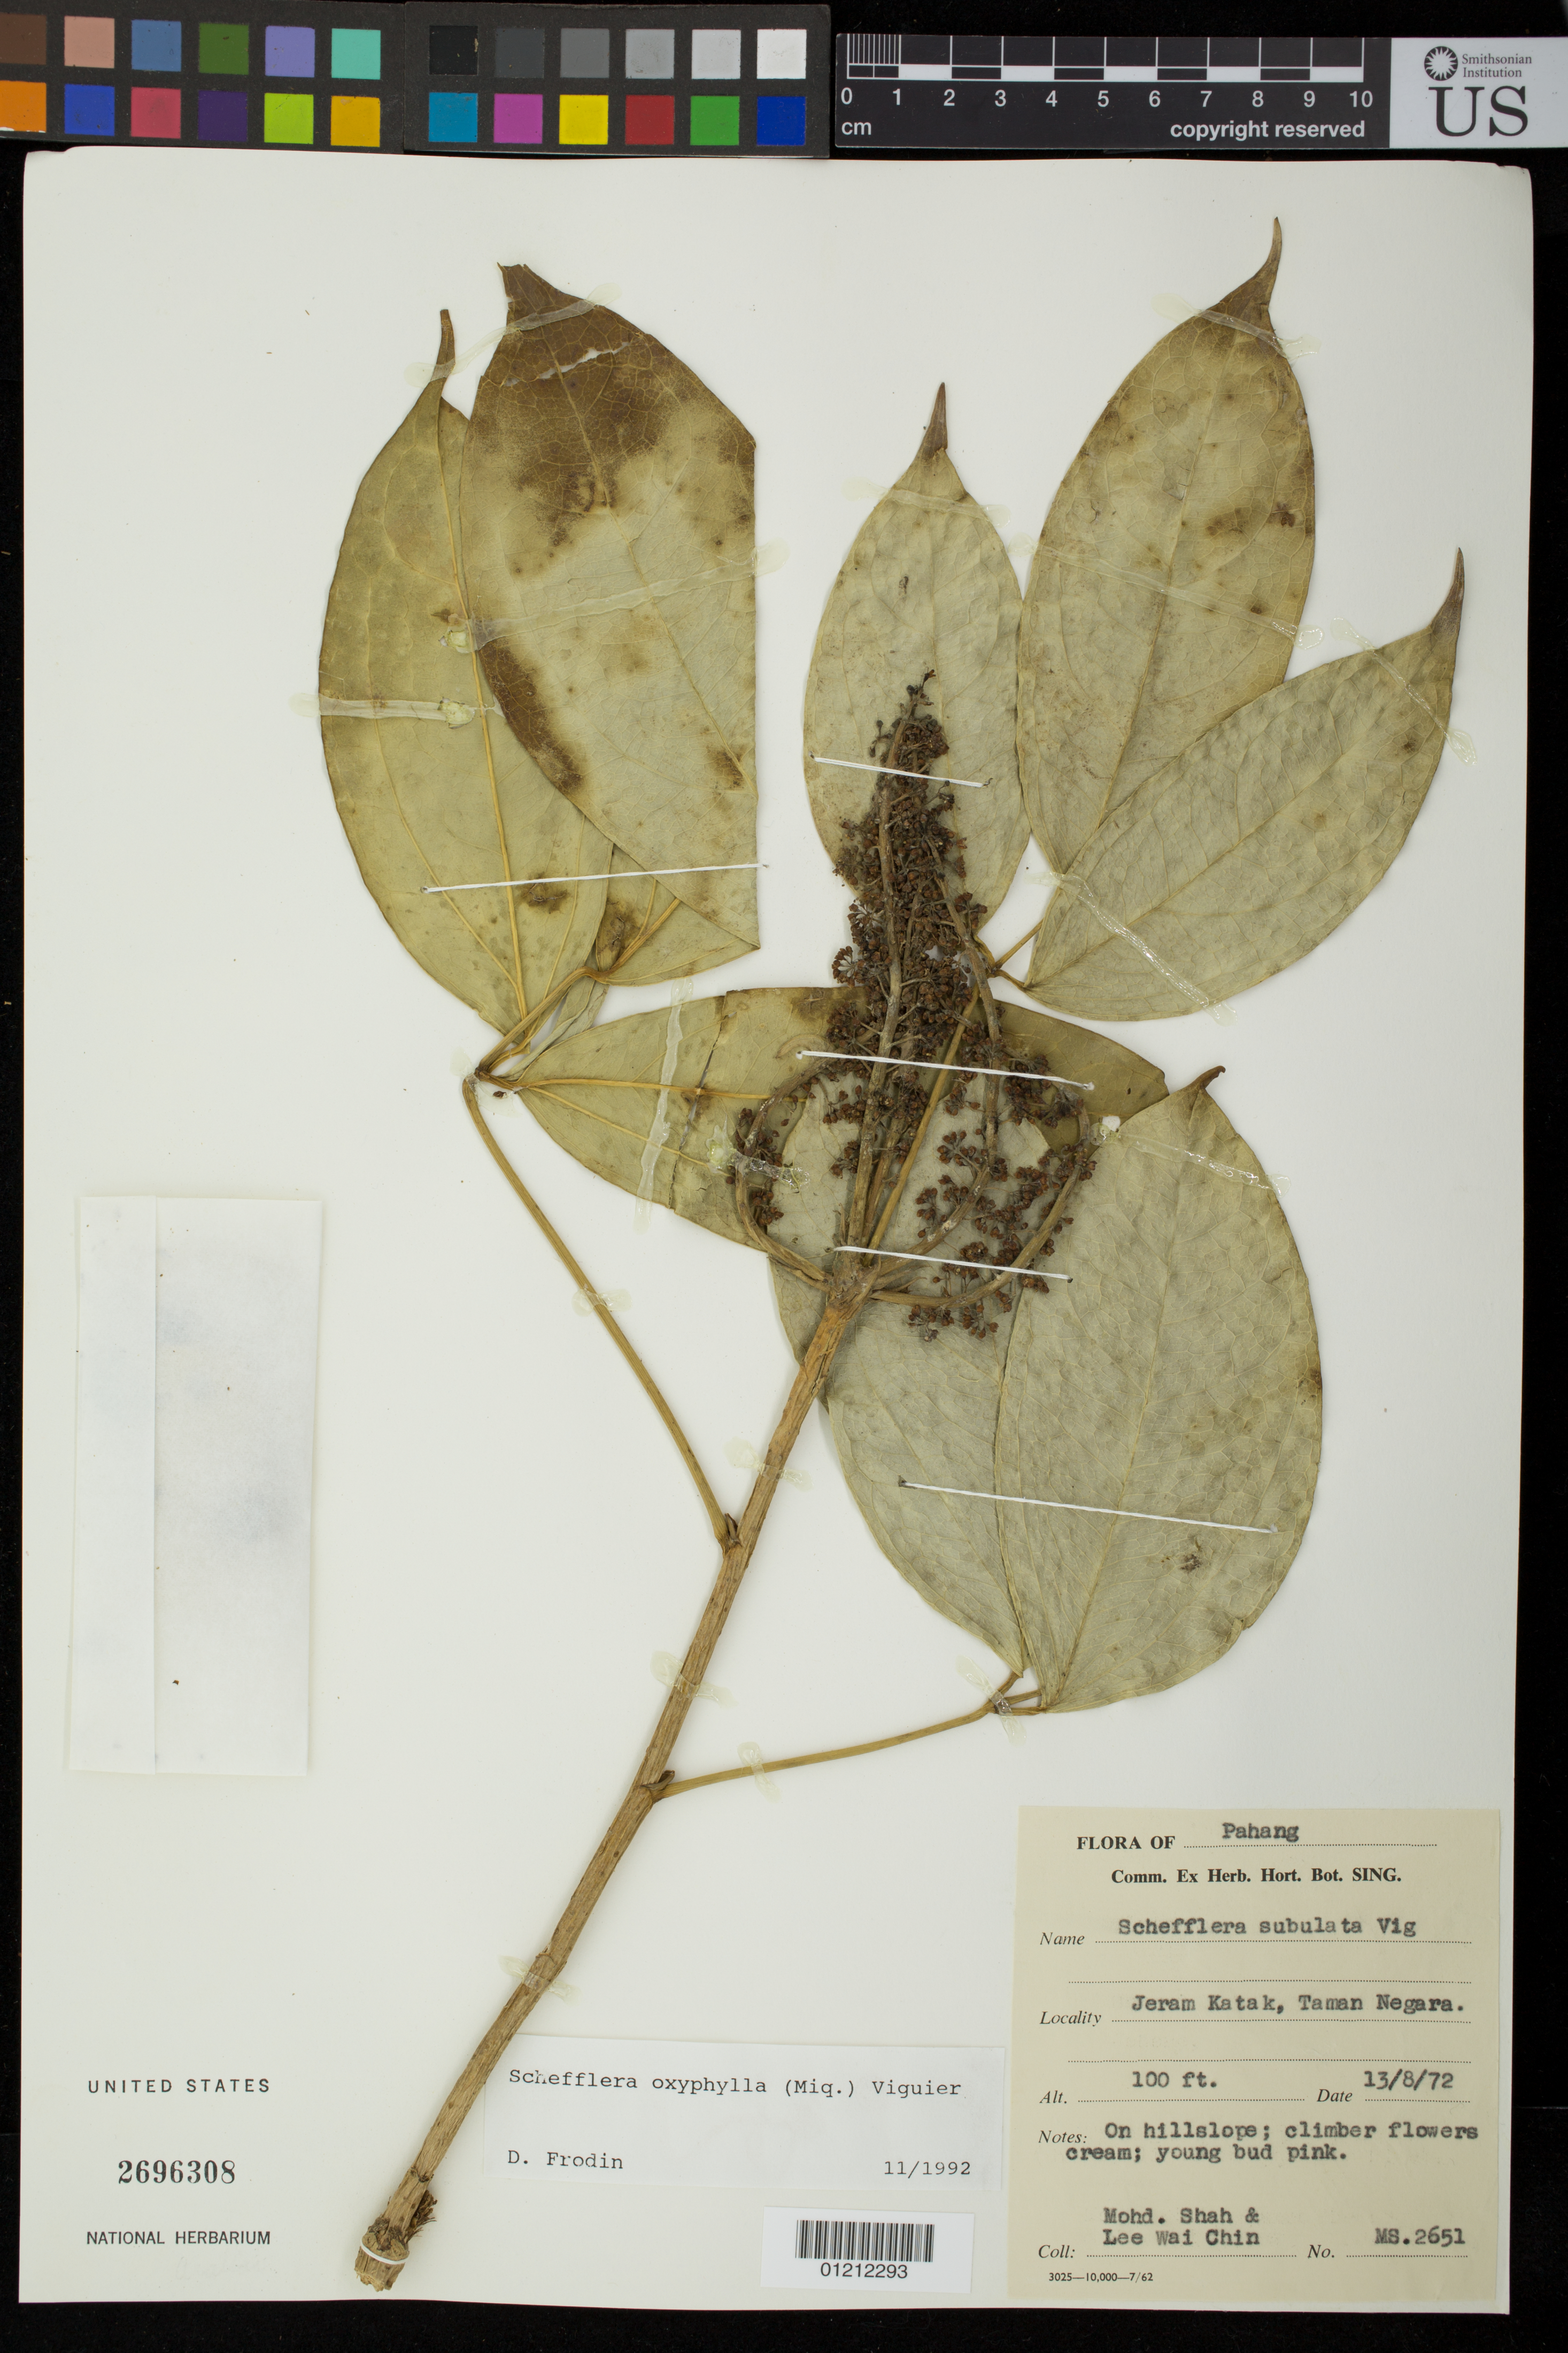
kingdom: Plantae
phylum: Tracheophyta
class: Magnoliopsida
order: Apiales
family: Araliaceae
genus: Schefflera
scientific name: Schefflera oxyphylla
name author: (Miq.) R. Vig.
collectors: M. Shah & W. C. Lee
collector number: MS2651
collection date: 1972-08-13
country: Malaysia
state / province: Pahang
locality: Jeram Katak, Taman Negara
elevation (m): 30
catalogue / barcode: US 2696308